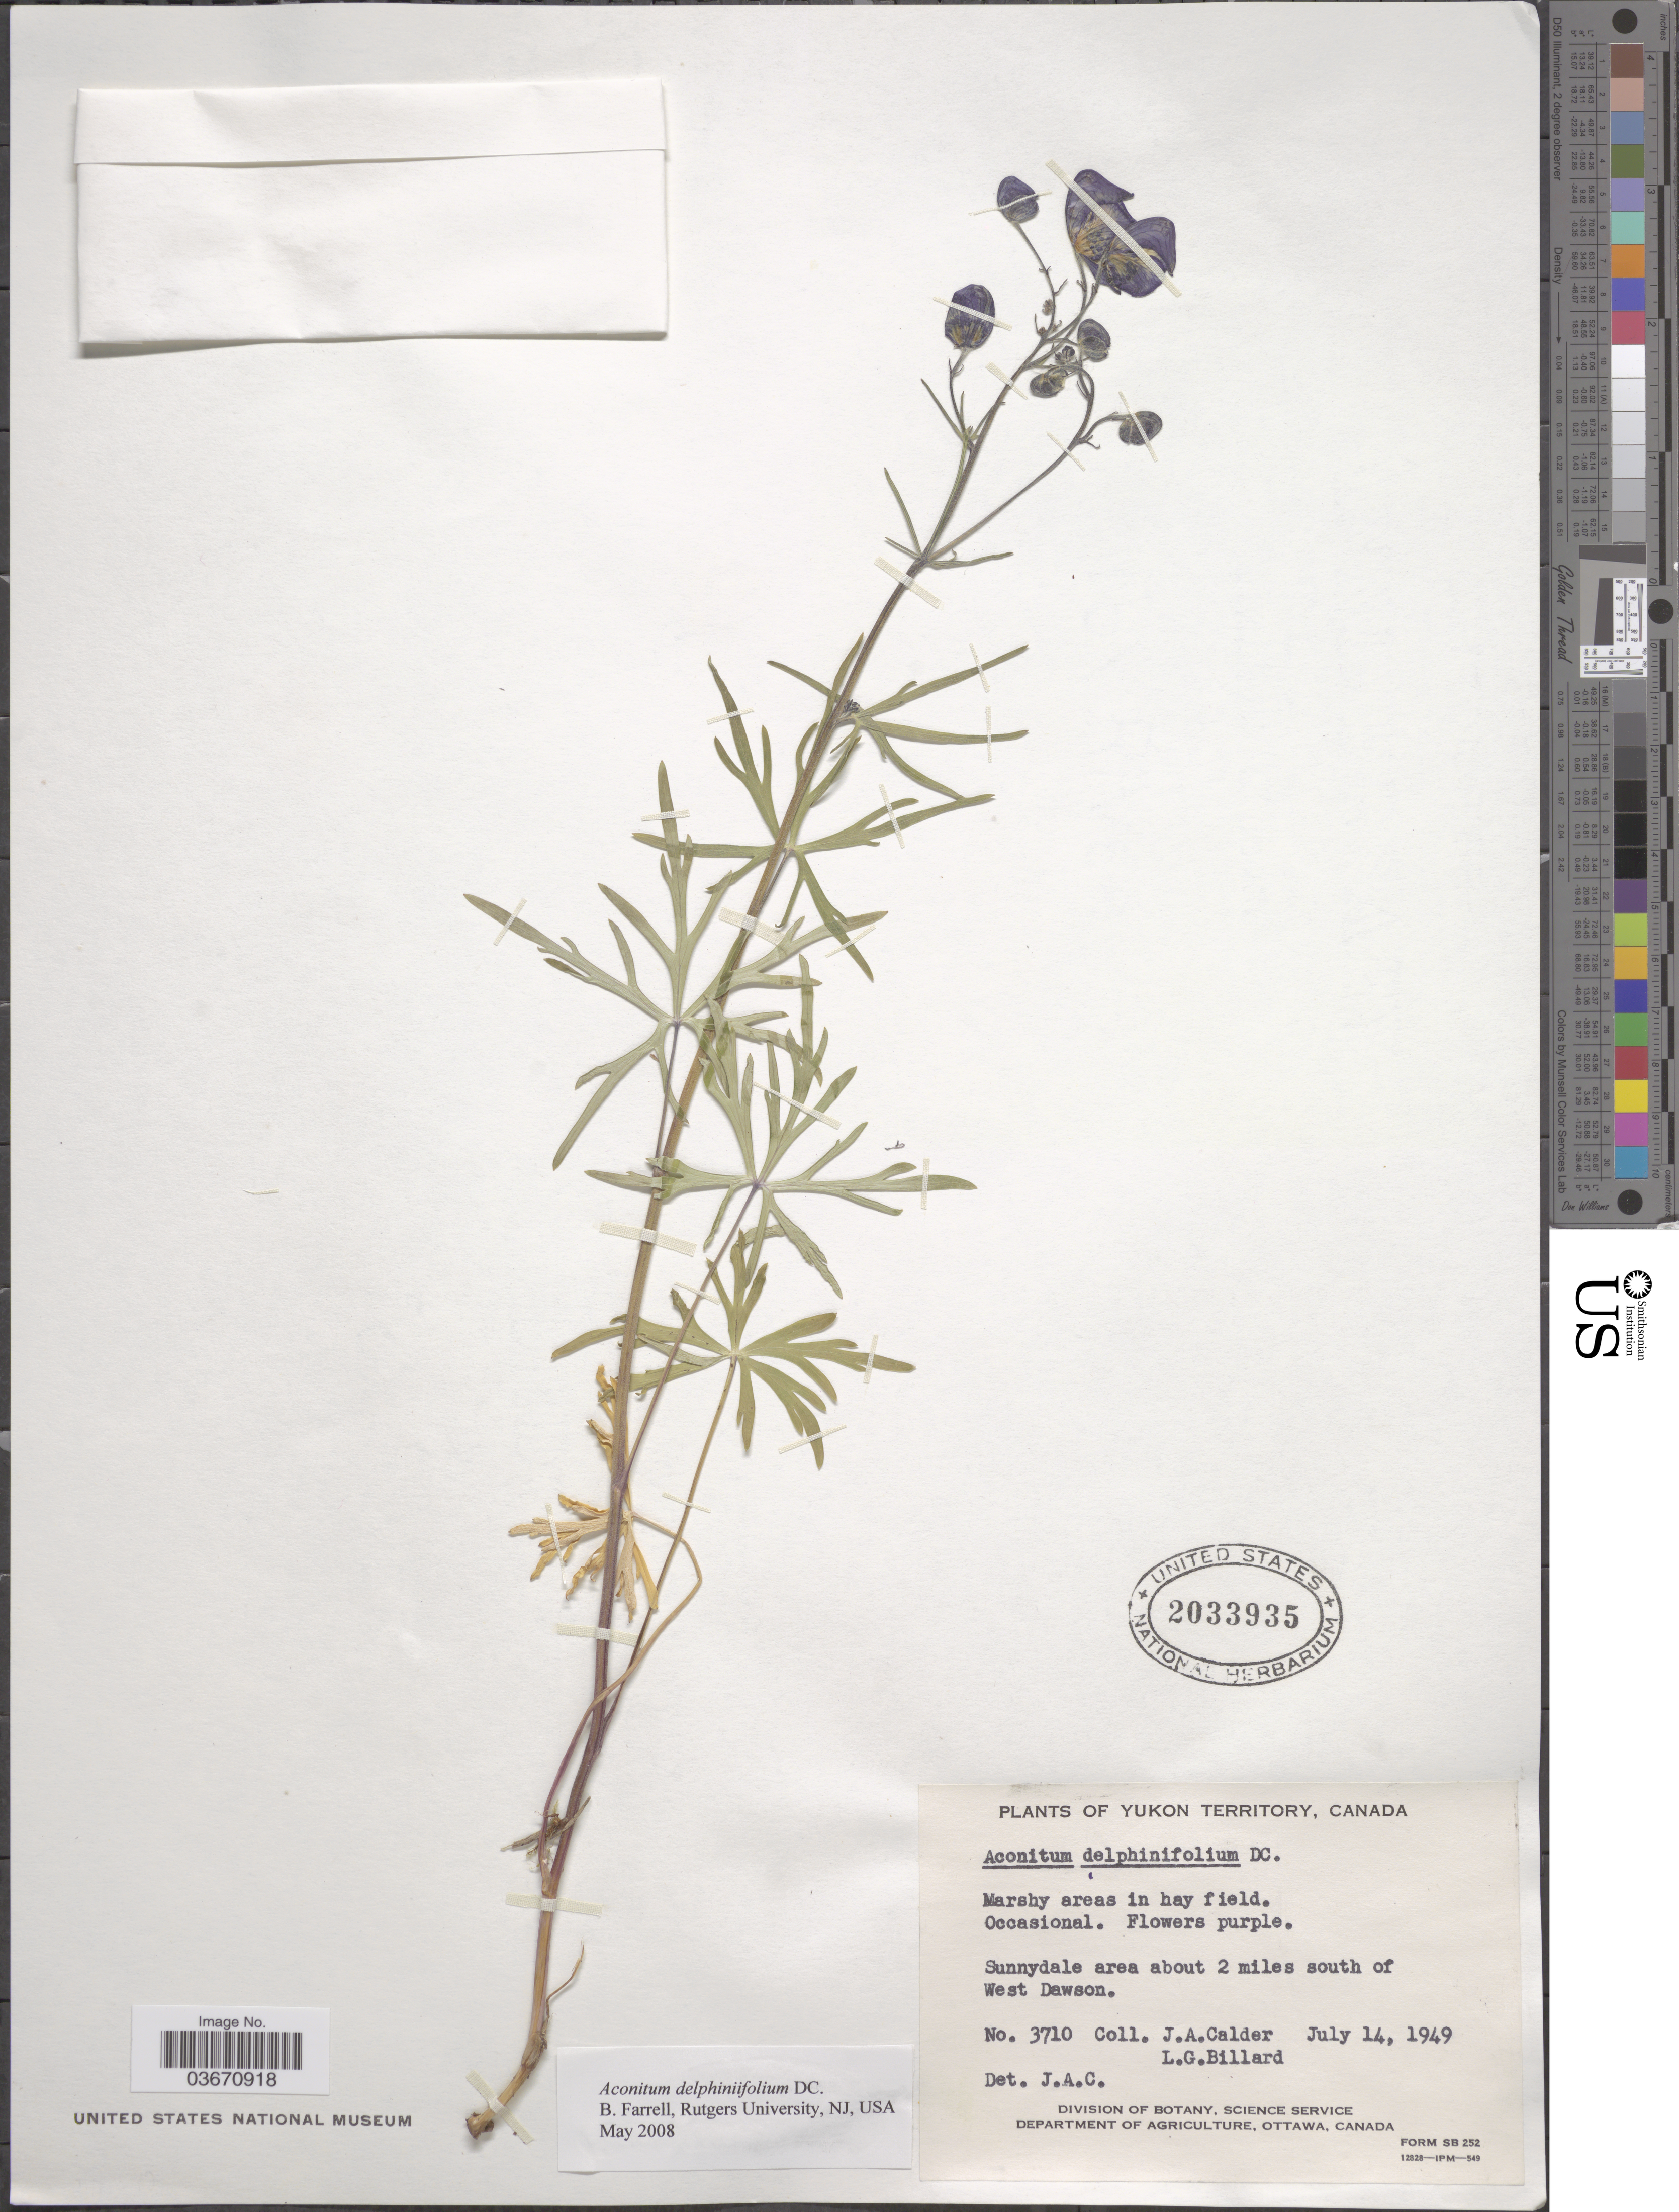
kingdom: Plantae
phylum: Tracheophyta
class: Magnoliopsida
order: Ranunculales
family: Ranunculaceae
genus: Aconitum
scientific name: Aconitum delphinifolium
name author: DC.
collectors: J. A. Calder & L. Billard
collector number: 3710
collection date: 1949-07-14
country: Canada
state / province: Yukon Territory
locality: Sunnydale area about 2 miles south of West Dawson.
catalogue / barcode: US 2033935